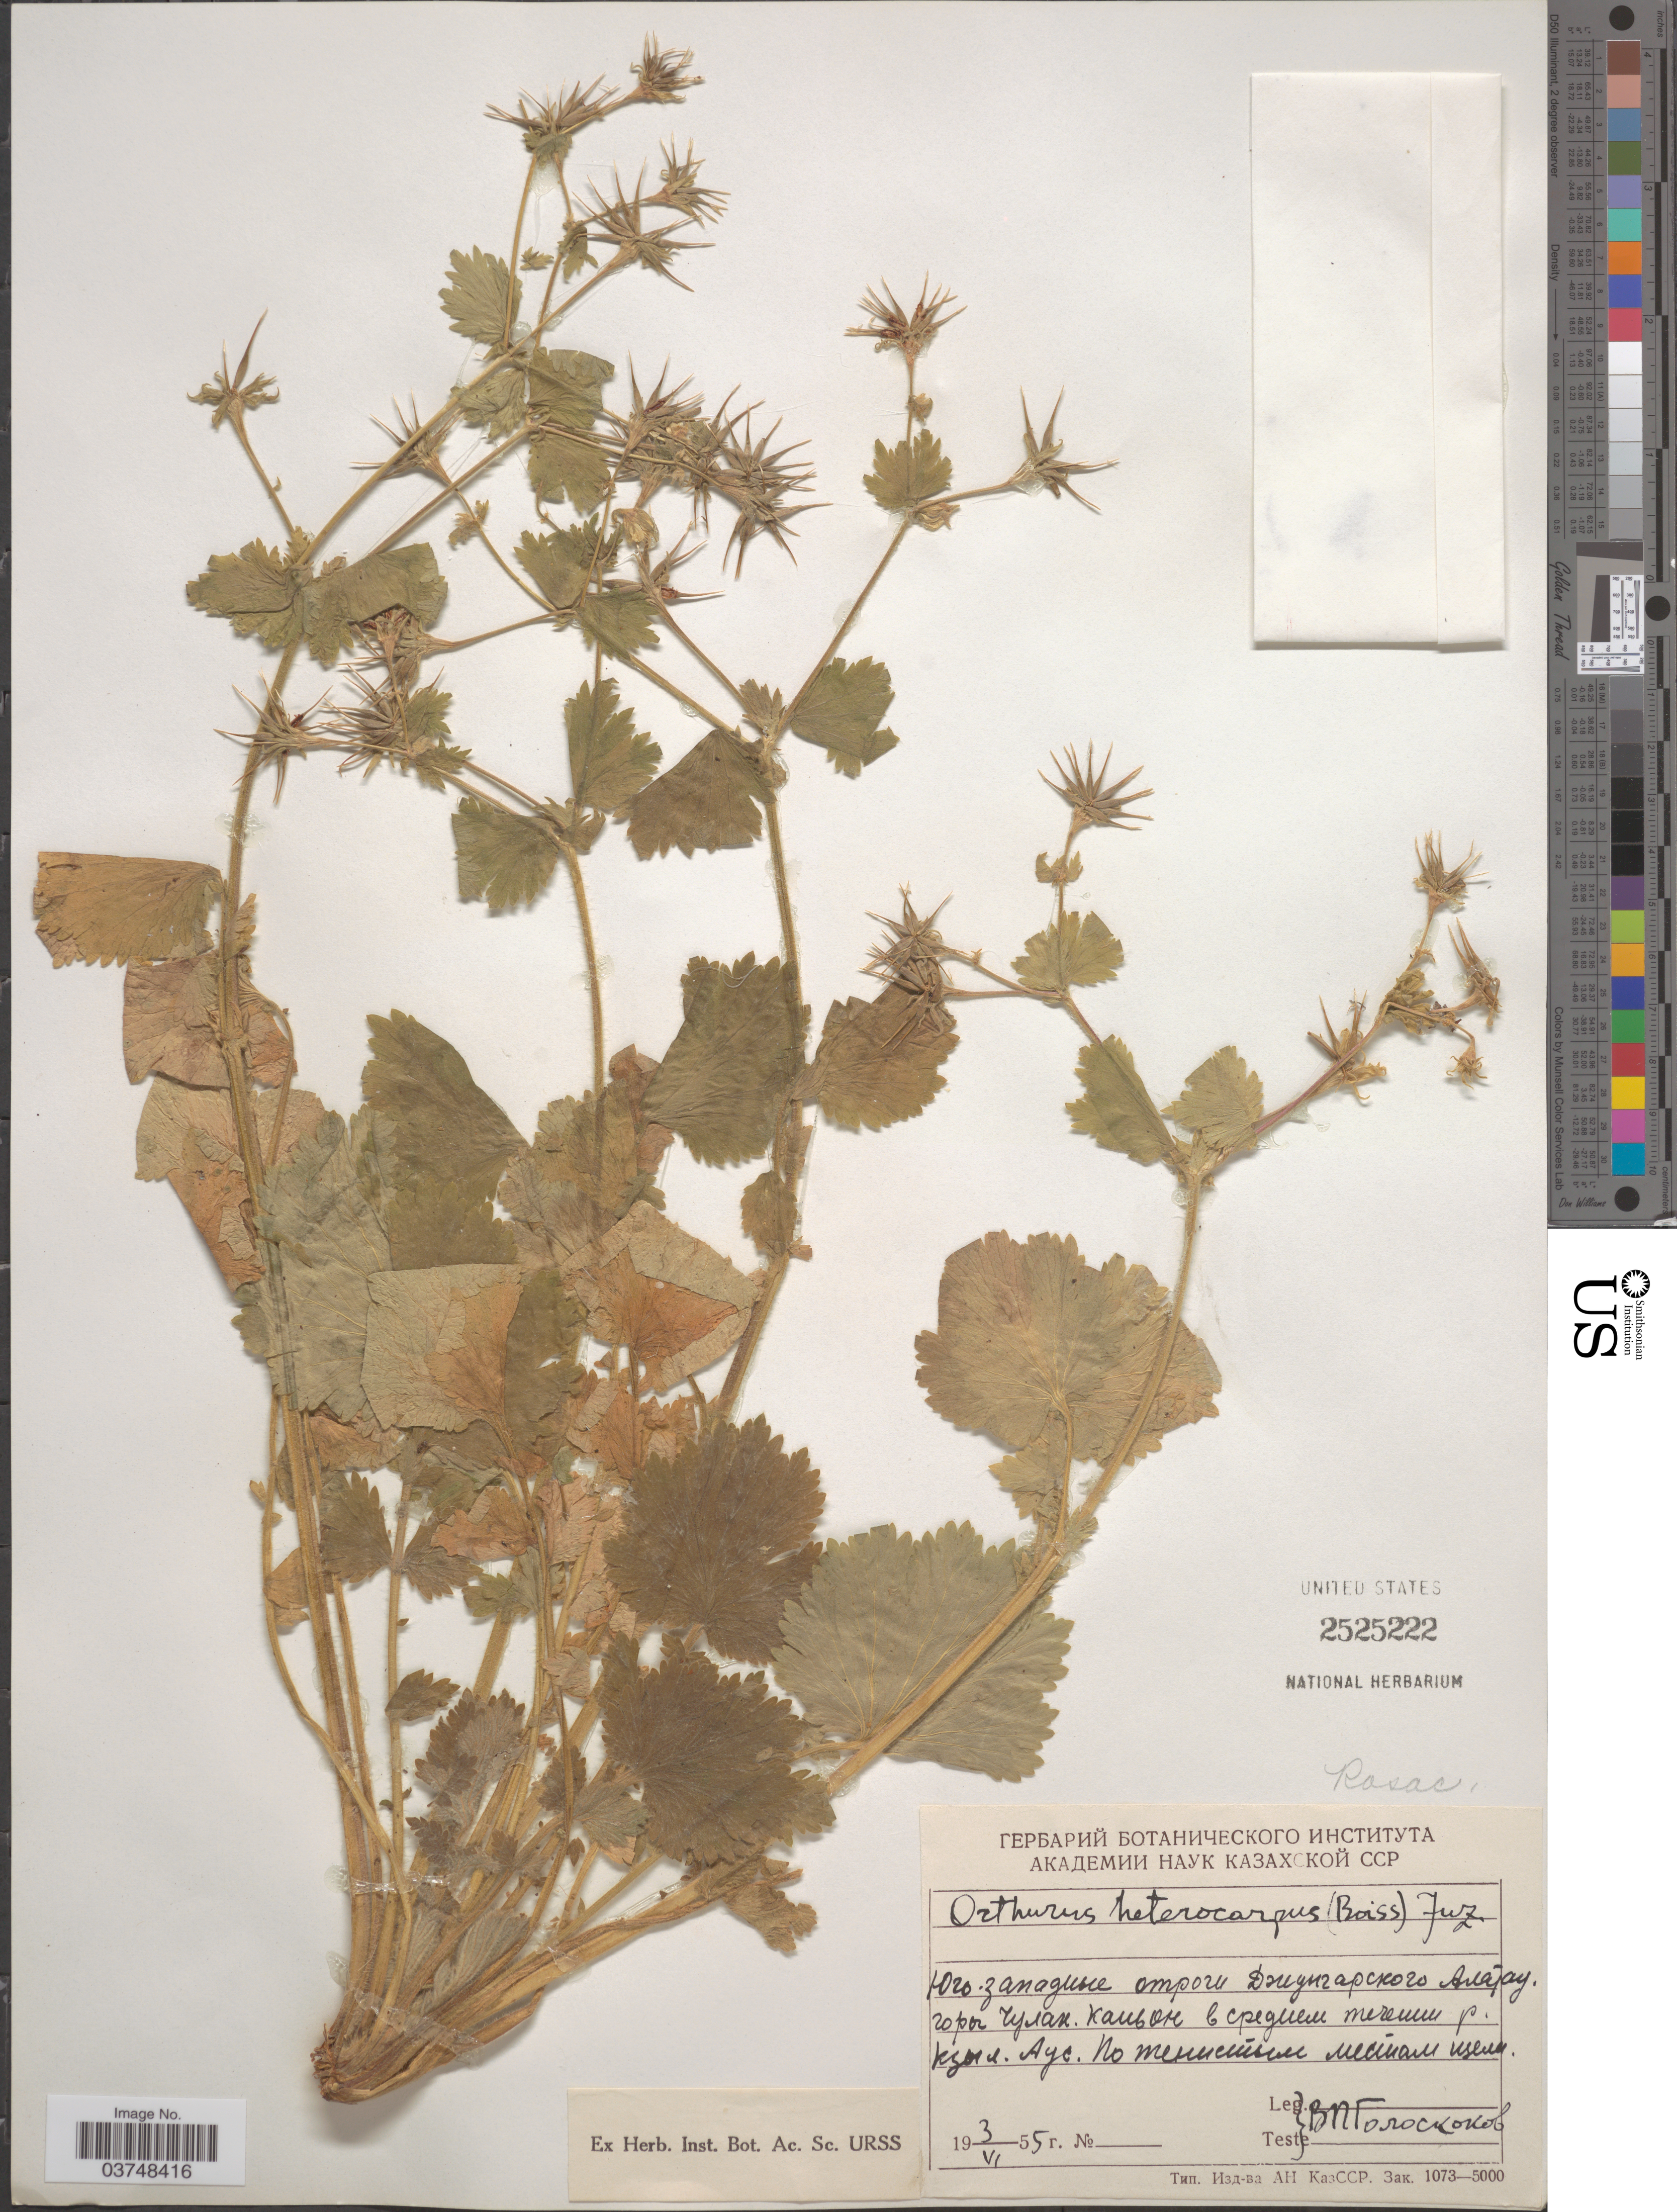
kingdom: Plantae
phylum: Tracheophyta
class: Magnoliopsida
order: Rosales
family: Rosaceae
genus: Geum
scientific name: Geum heterocarpum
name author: Boiss.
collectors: X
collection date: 1955-06-03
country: Kazakhstan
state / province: Zhetysu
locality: Dzhungarian Alatau, Chulak Mts.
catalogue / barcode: US 2525222